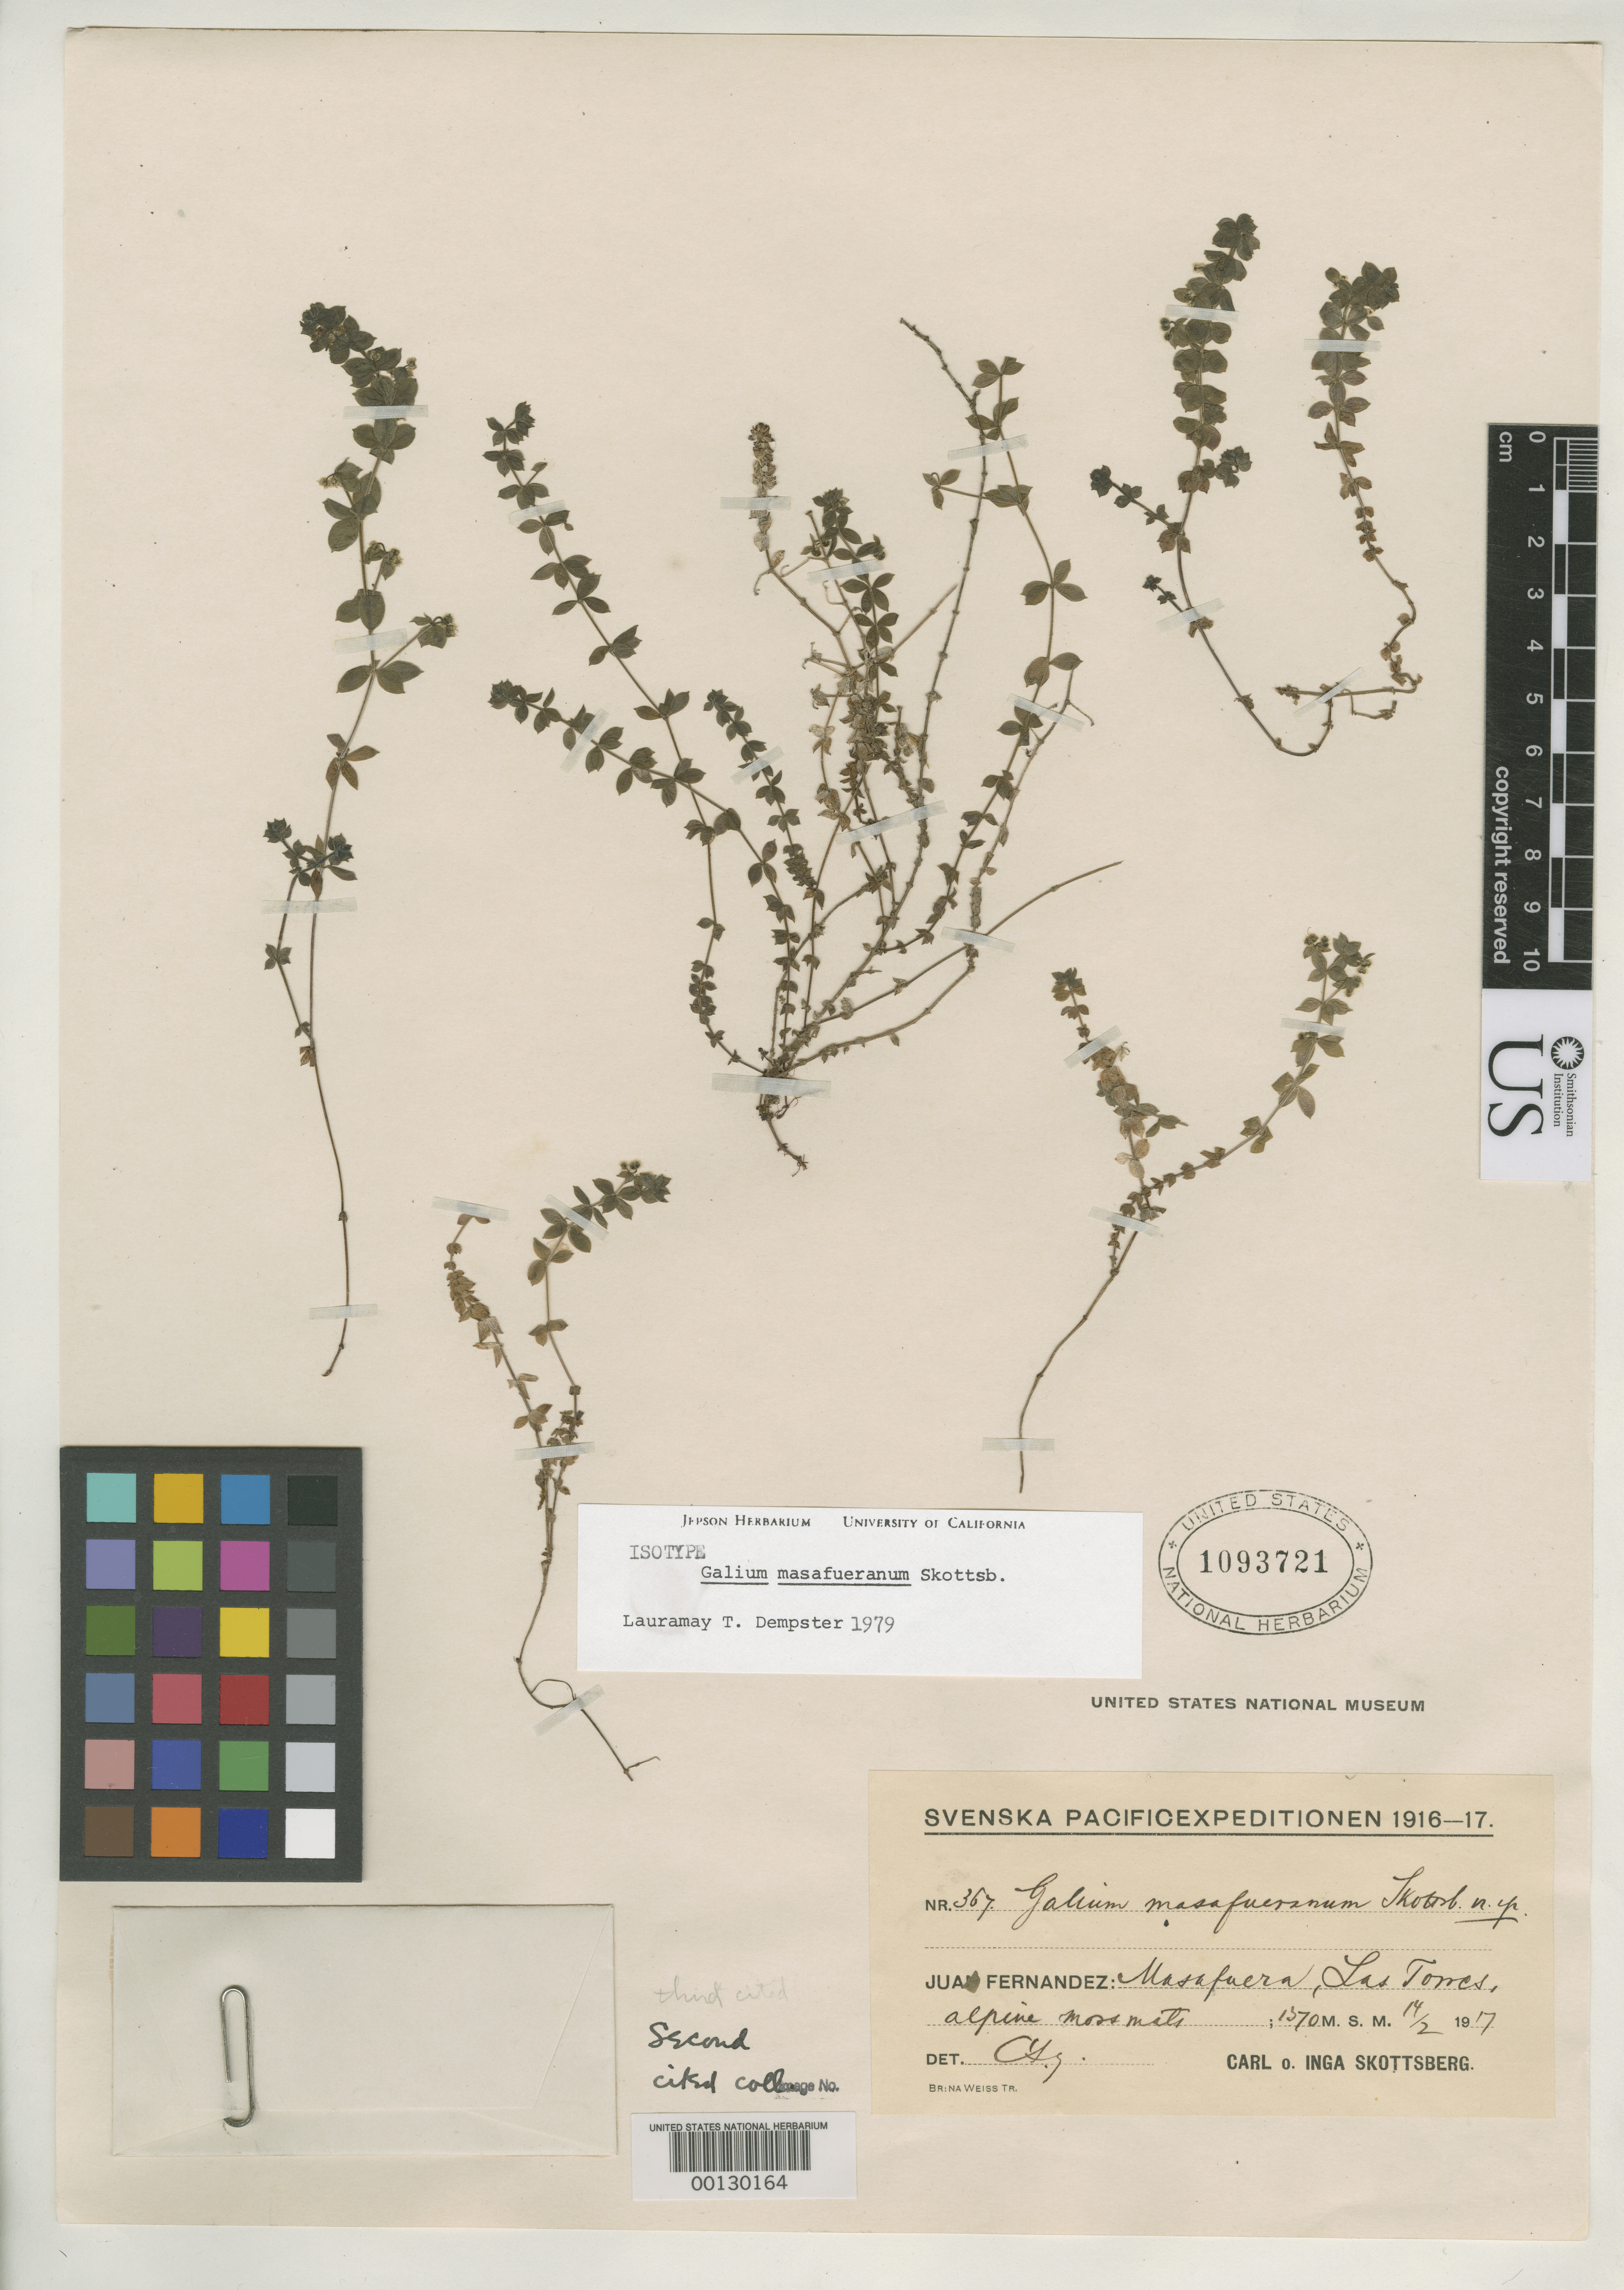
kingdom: Plantae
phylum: Tracheophyta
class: Magnoliopsida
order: Gentianales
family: Rubiaceae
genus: Galium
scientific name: Galium masafueranum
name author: Skottsb.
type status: Isolectotype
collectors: C. Skottsberg & I. Skottsberg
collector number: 367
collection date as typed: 14 Feb 1917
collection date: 1917-02-14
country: Chile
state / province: Valparaíso (V)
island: Isla Más Afuera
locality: Las Torres.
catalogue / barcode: US 1093721